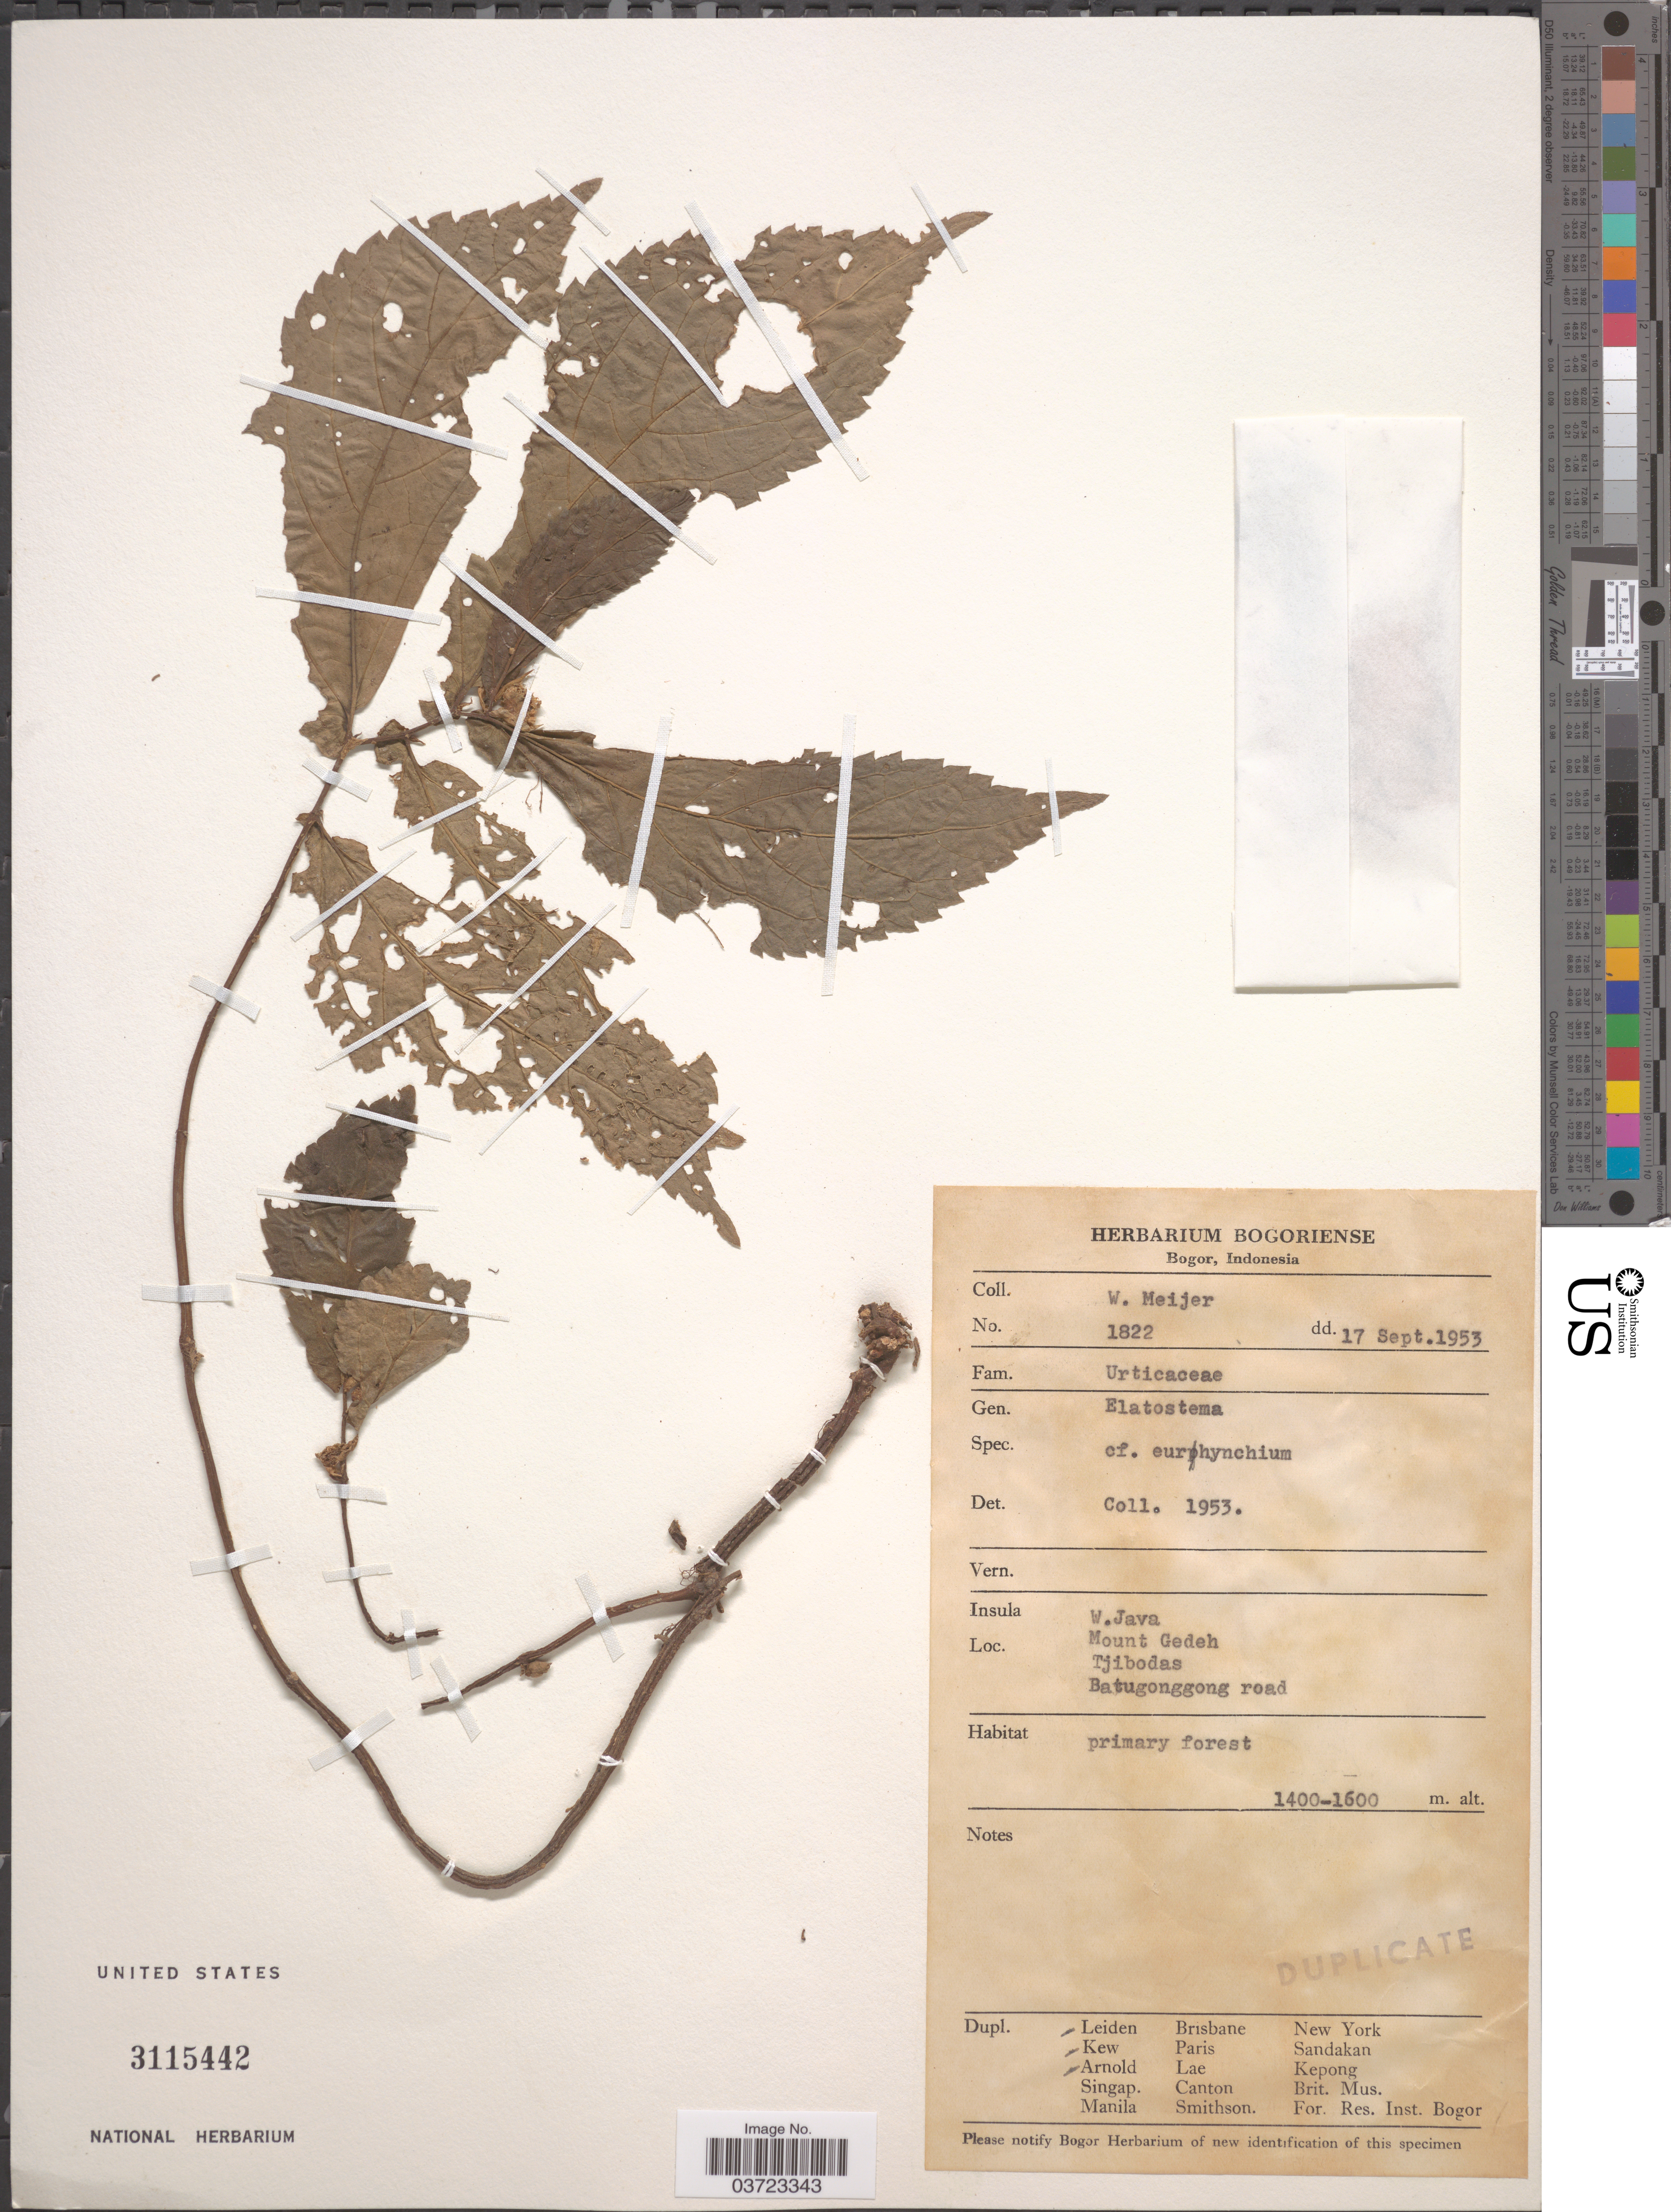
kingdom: Plantae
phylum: Tracheophyta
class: Magnoliopsida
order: Rosales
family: Urticaceae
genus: Elatostema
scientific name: Elatostema eurhynchum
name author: Miq.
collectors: W. Meijer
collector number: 1822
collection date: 1953-09-17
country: Indonesia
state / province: Java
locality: Insula W. Java. Mount Gedeh. Tjibodas. Batugonggong road.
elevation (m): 1400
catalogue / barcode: US 3115442